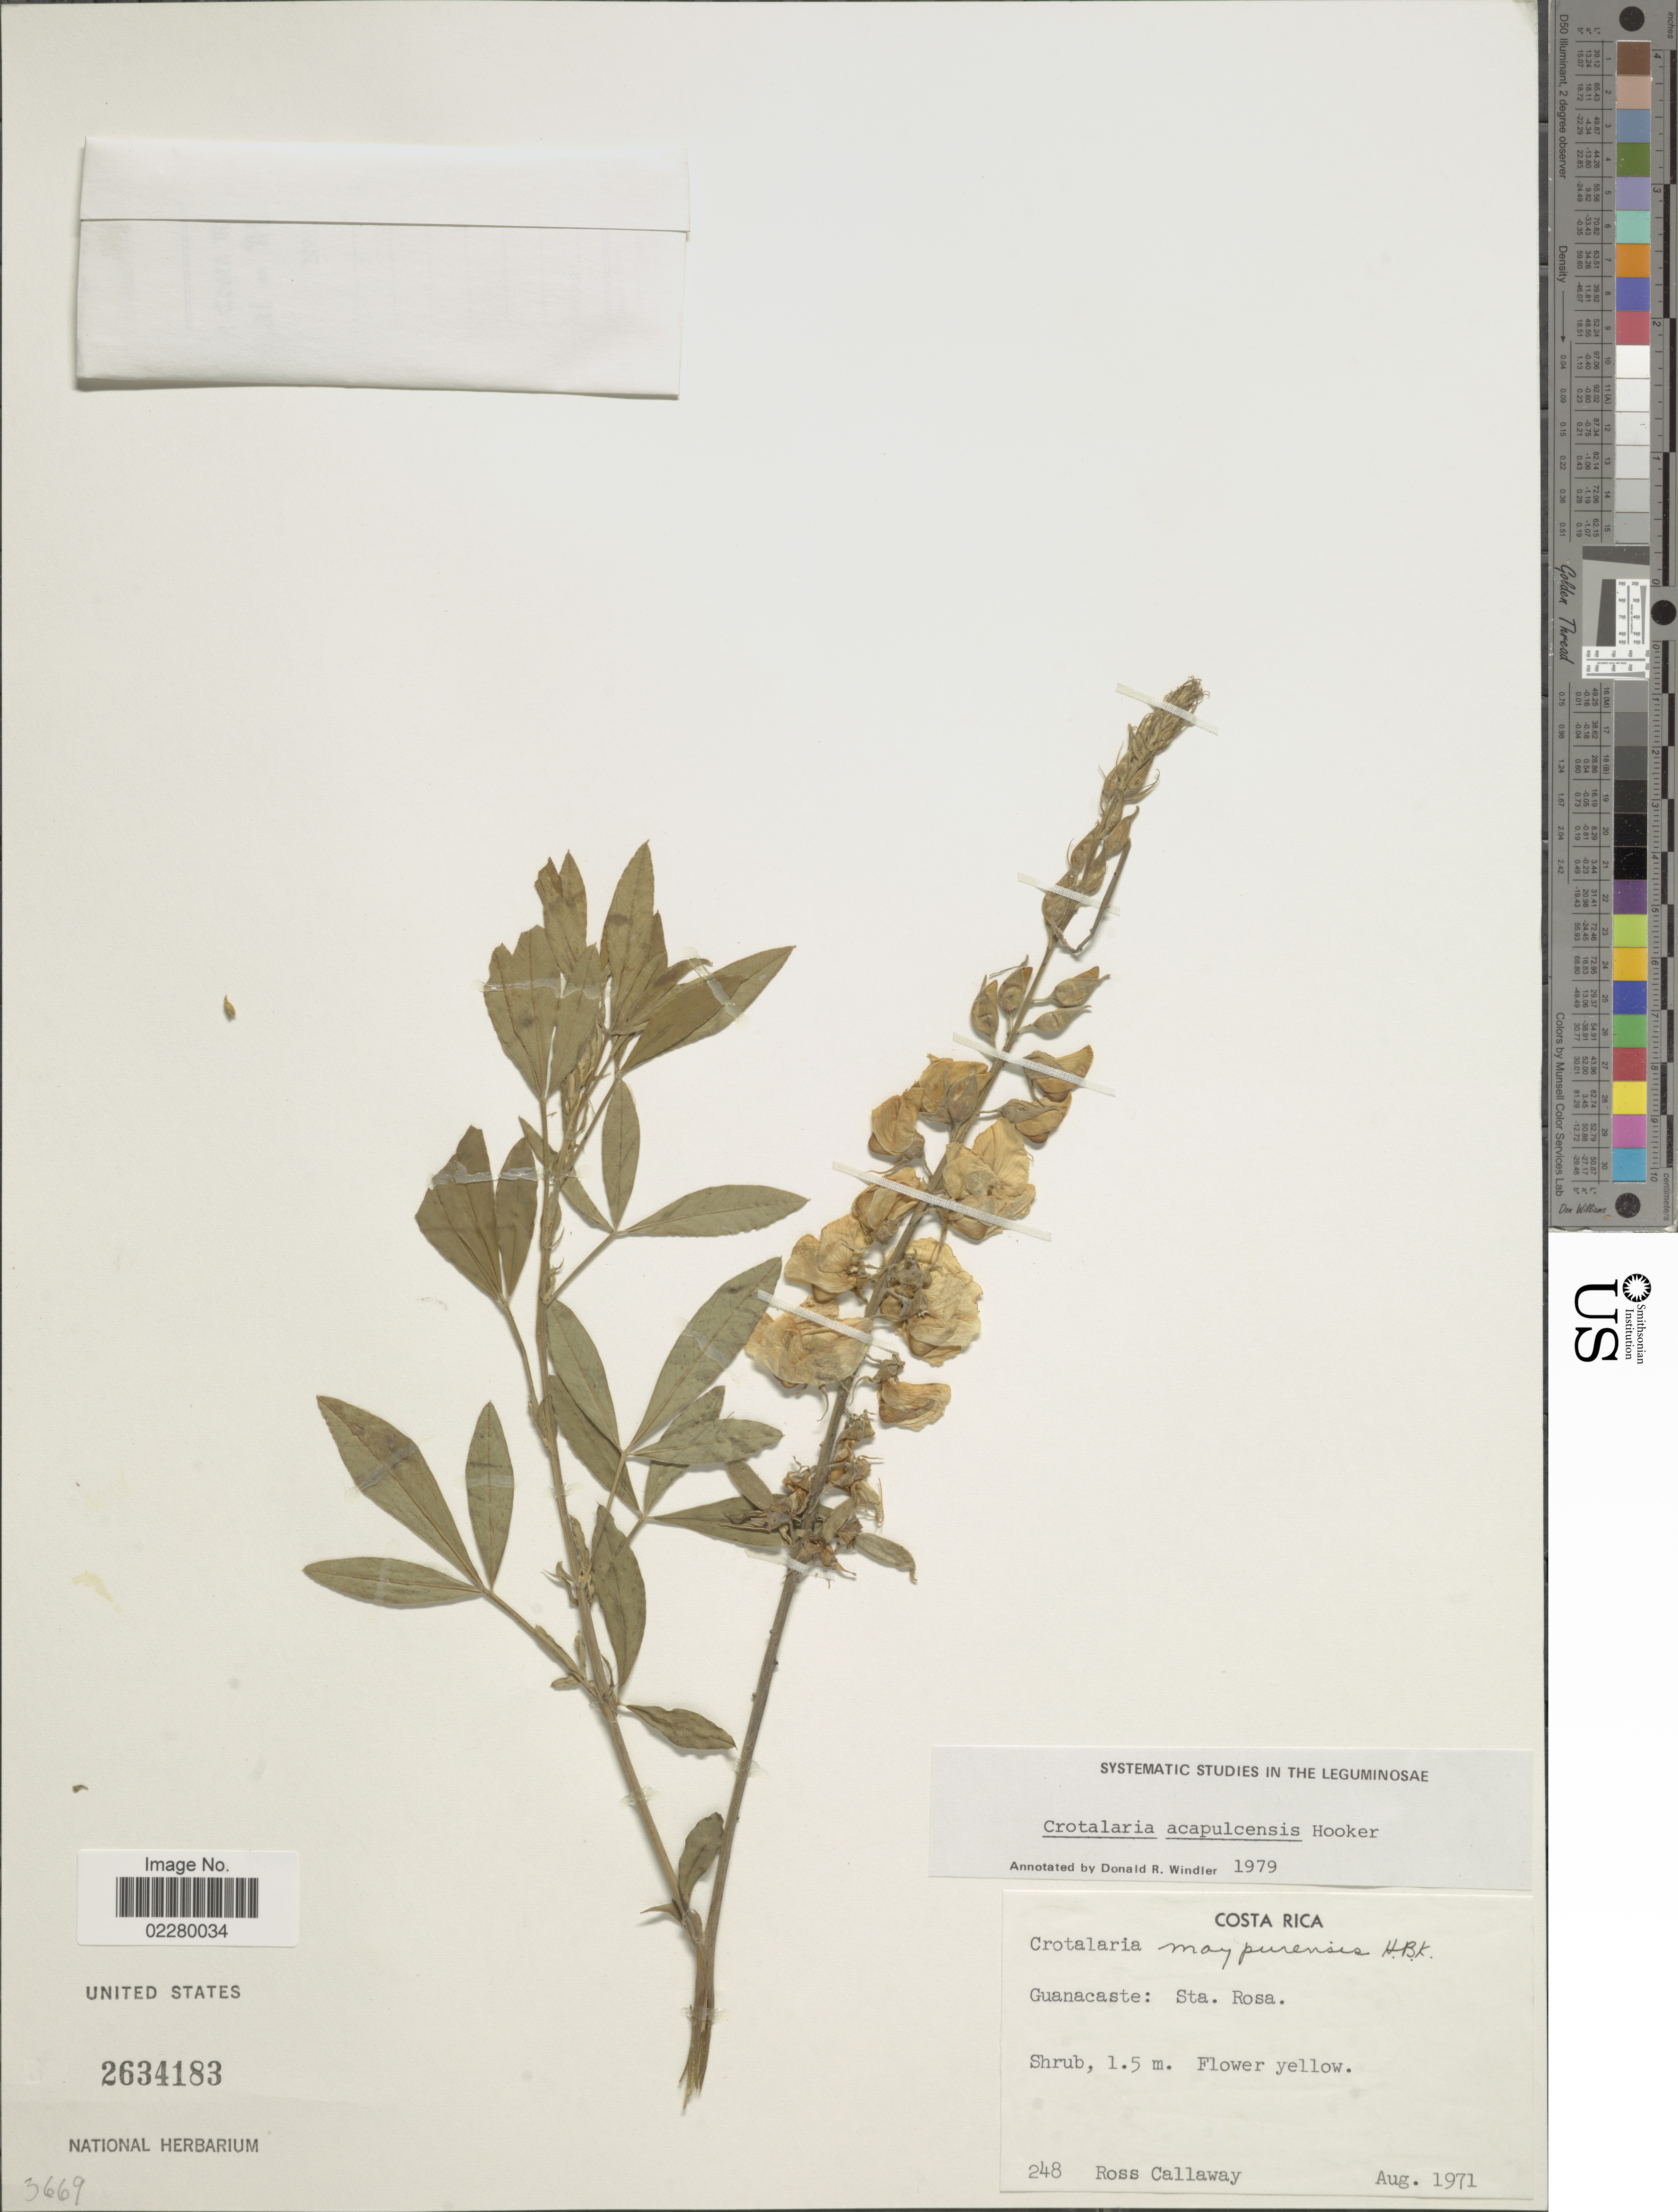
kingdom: Plantae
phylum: Tracheophyta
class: Magnoliopsida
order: Fabales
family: Fabaceae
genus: Crotalaria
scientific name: Crotalaria acapulcensis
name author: Hook. & Arn.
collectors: R. Callaway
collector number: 248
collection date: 1971-08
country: Costa Rica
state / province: Guanacaste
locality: Guanacaste: Sta. Rosa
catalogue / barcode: US 2634183